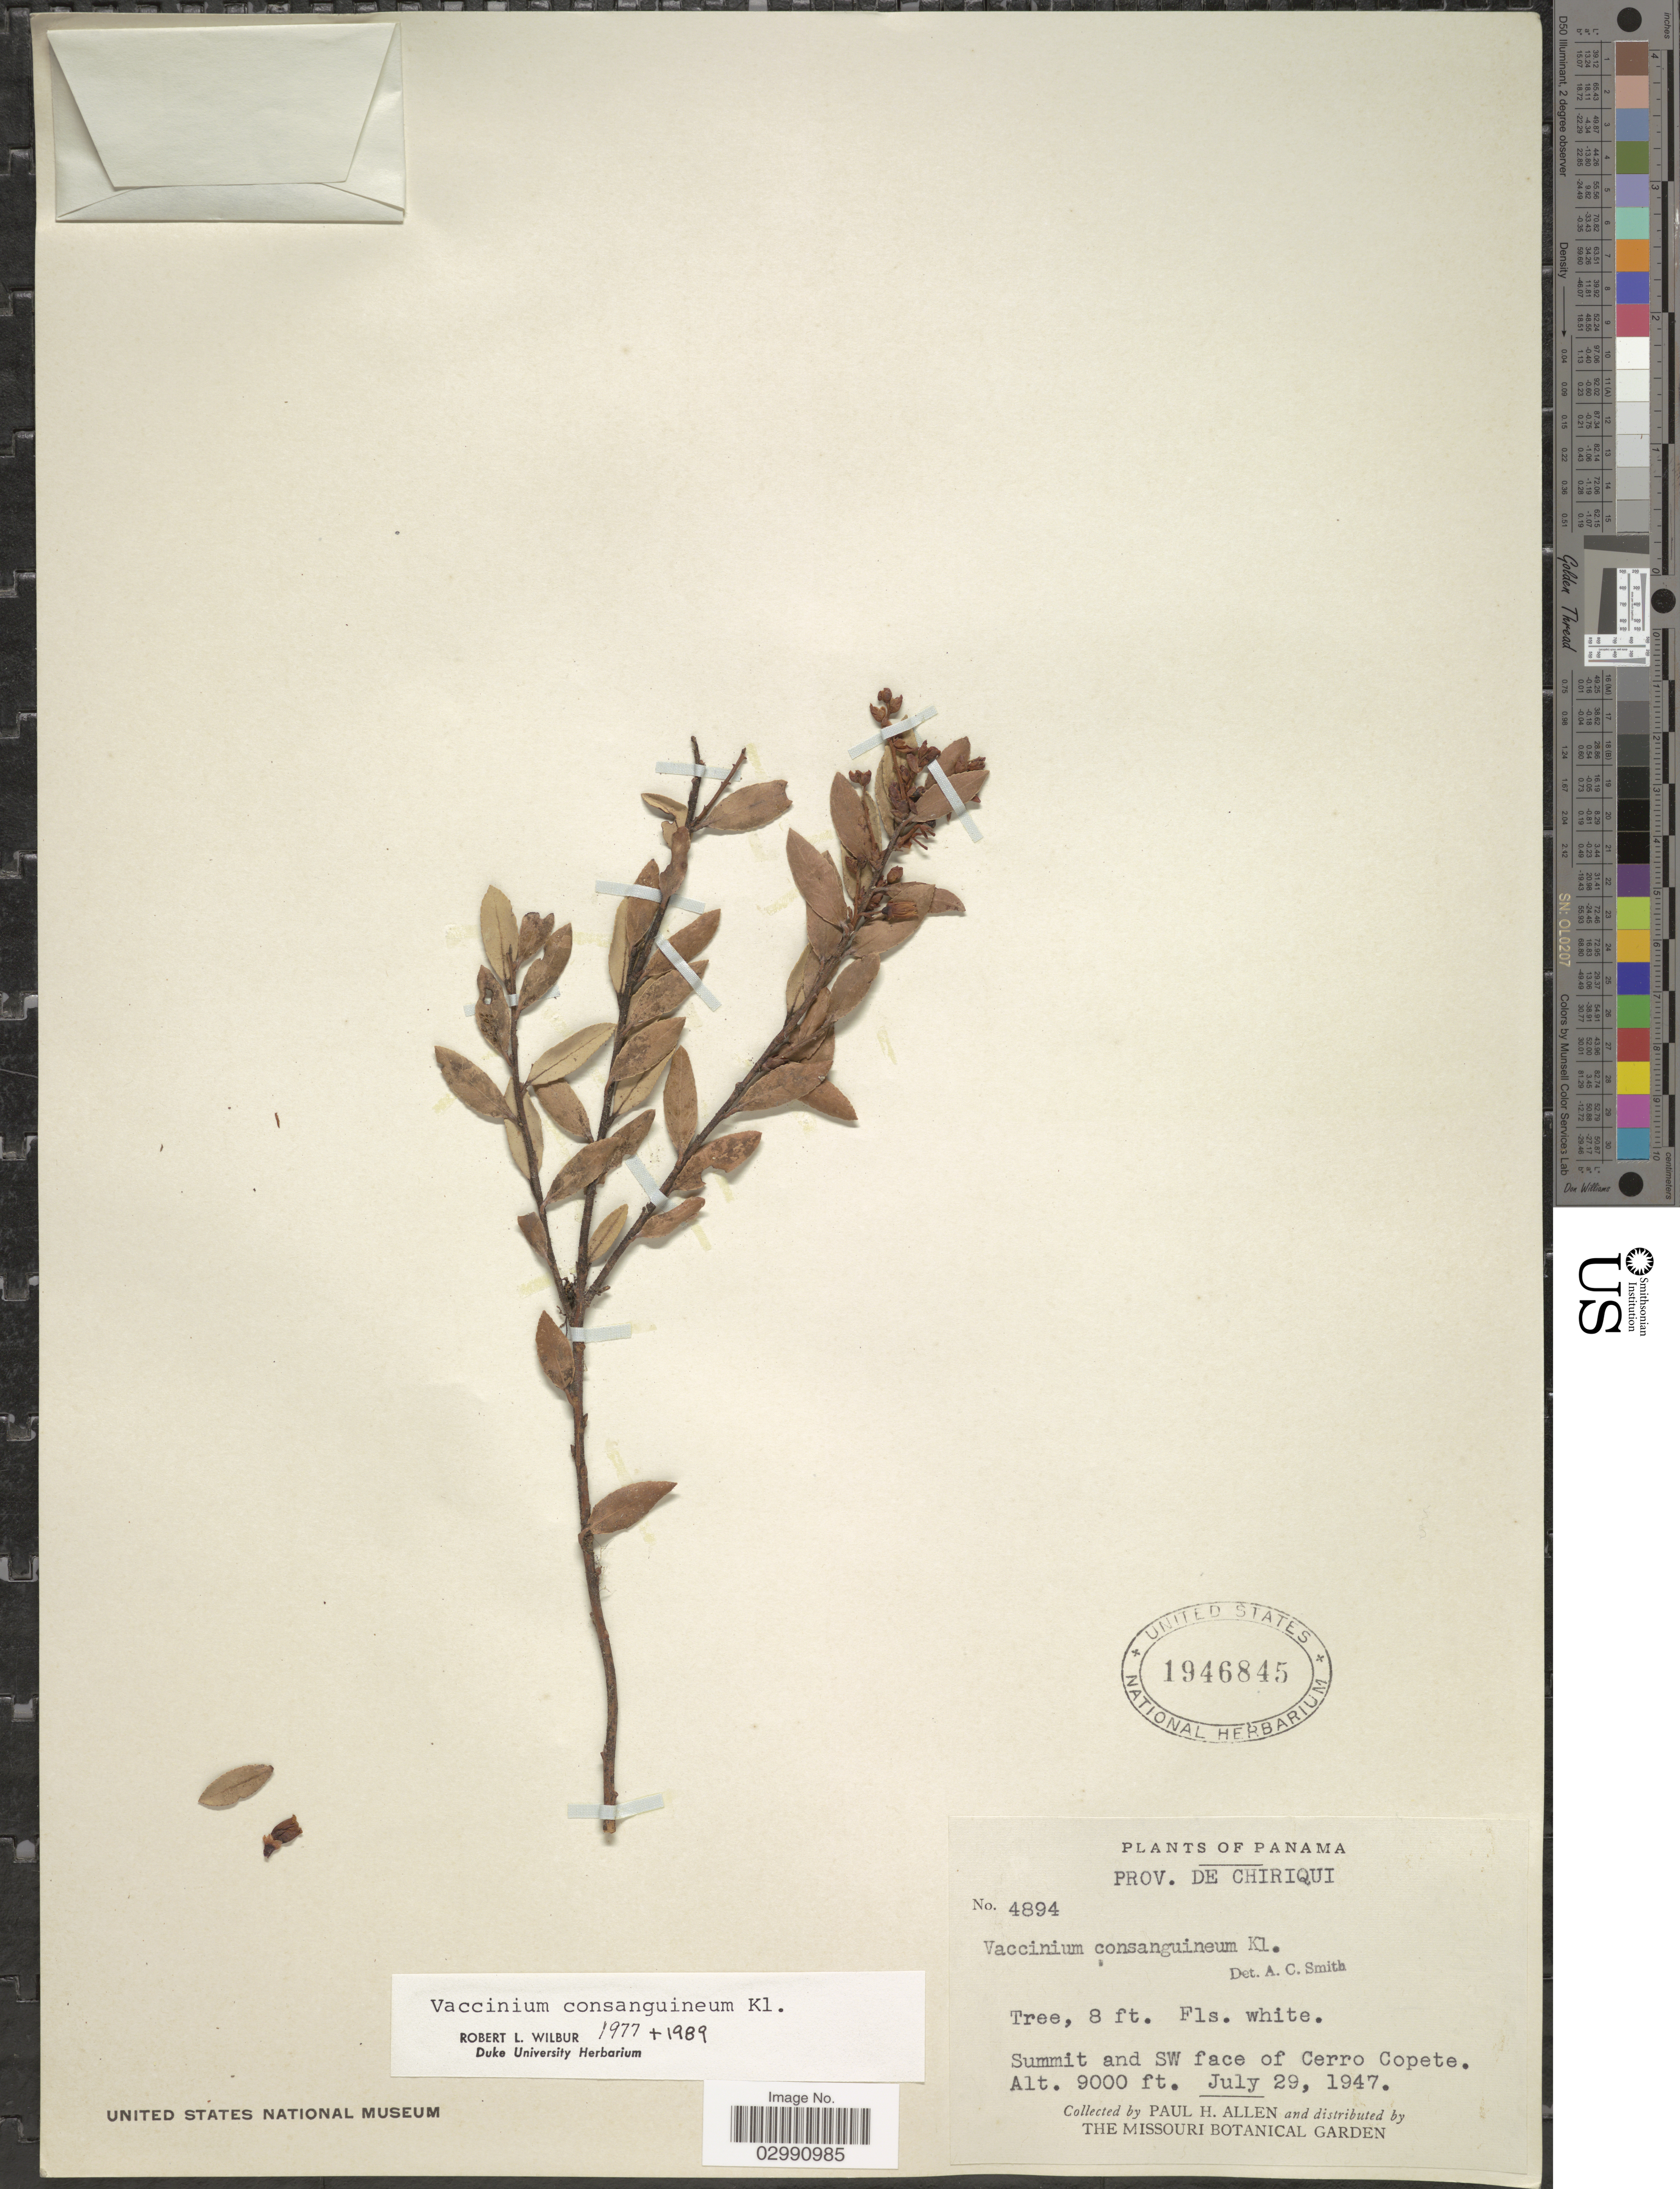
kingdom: Plantae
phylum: Tracheophyta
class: Magnoliopsida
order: Ericales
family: Ericaceae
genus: Vaccinium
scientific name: Vaccinium consanguineum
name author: Klotzsch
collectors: P. H. Allen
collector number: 4894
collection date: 1947-07-29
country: Panama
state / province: Chiriqui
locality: Summit and SW face of Cerro Copete.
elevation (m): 2743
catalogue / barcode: US 1946845